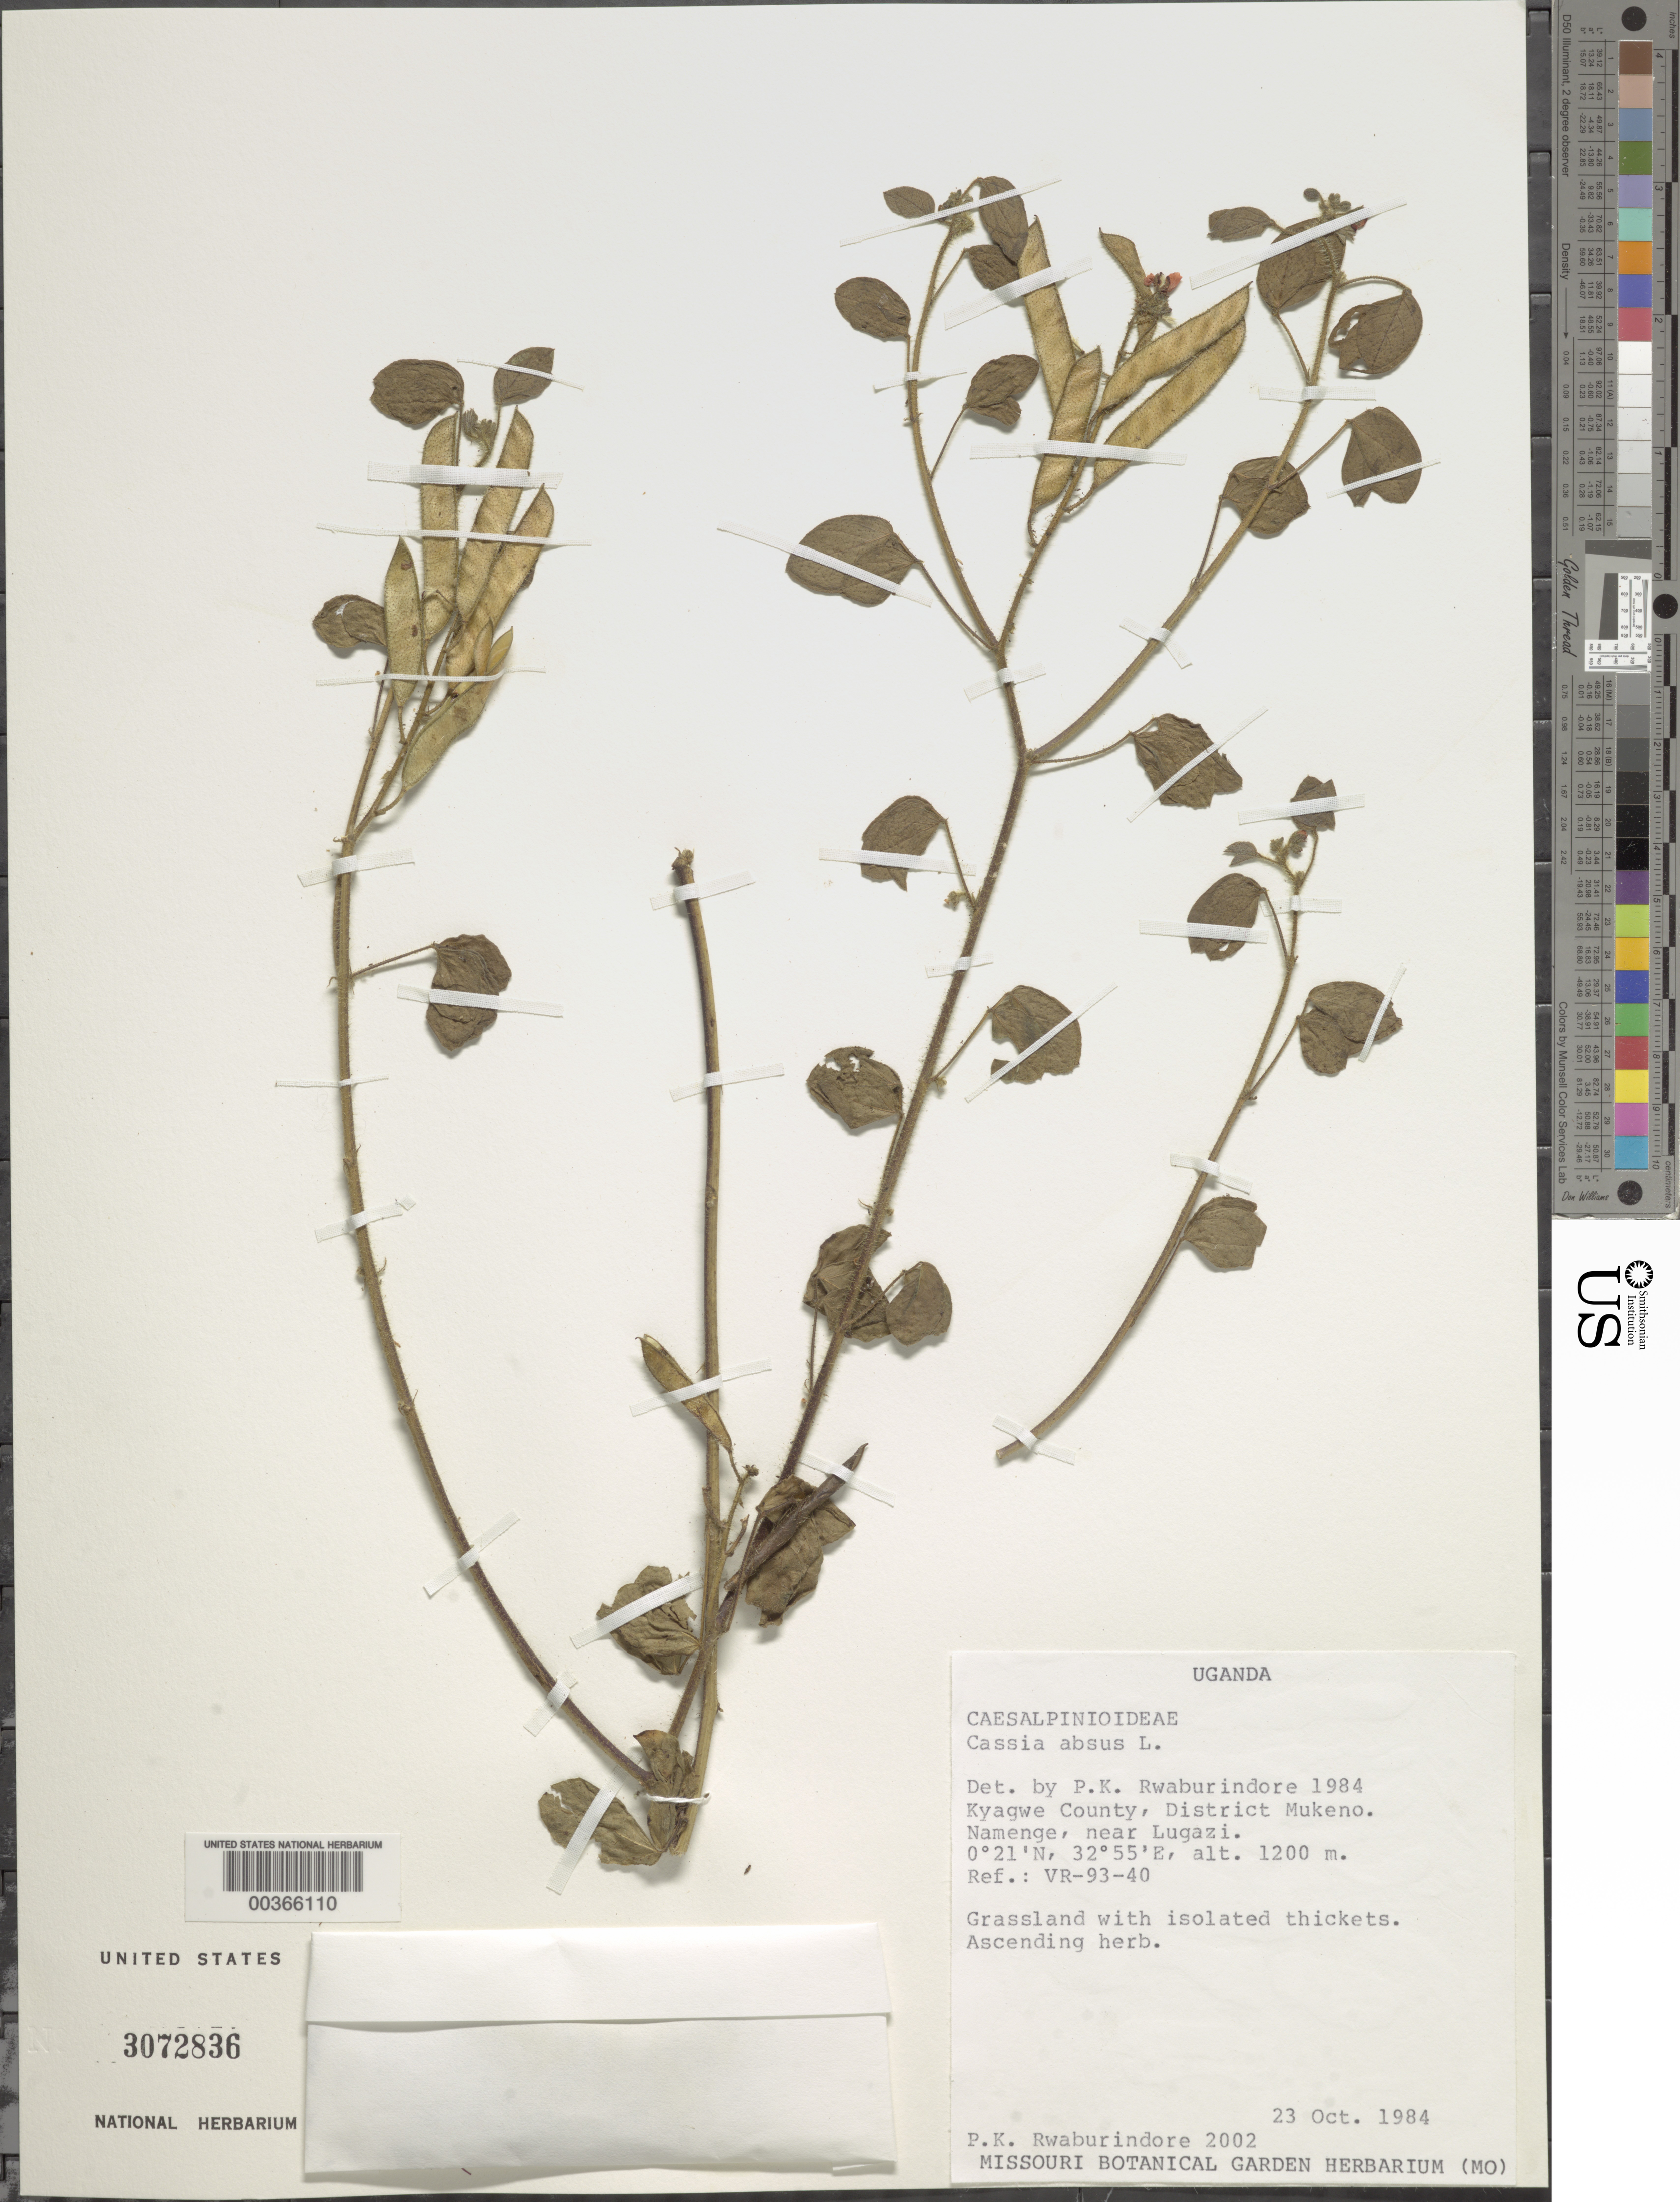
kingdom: Plantae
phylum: Tracheophyta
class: Magnoliopsida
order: Fabales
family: Fabaceae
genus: Chamaecrista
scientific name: Chamaecrista absus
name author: (L.) H.S. Irwin & Barneby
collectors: P. Rwaburindore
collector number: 2002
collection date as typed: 23 Oct 1984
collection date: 1984-10-23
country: Uganda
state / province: Central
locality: Namenge, near lugazi. Kyagwe. Mukeno Dist..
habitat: Grassland with isolated thickets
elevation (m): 1200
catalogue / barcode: US 3072836